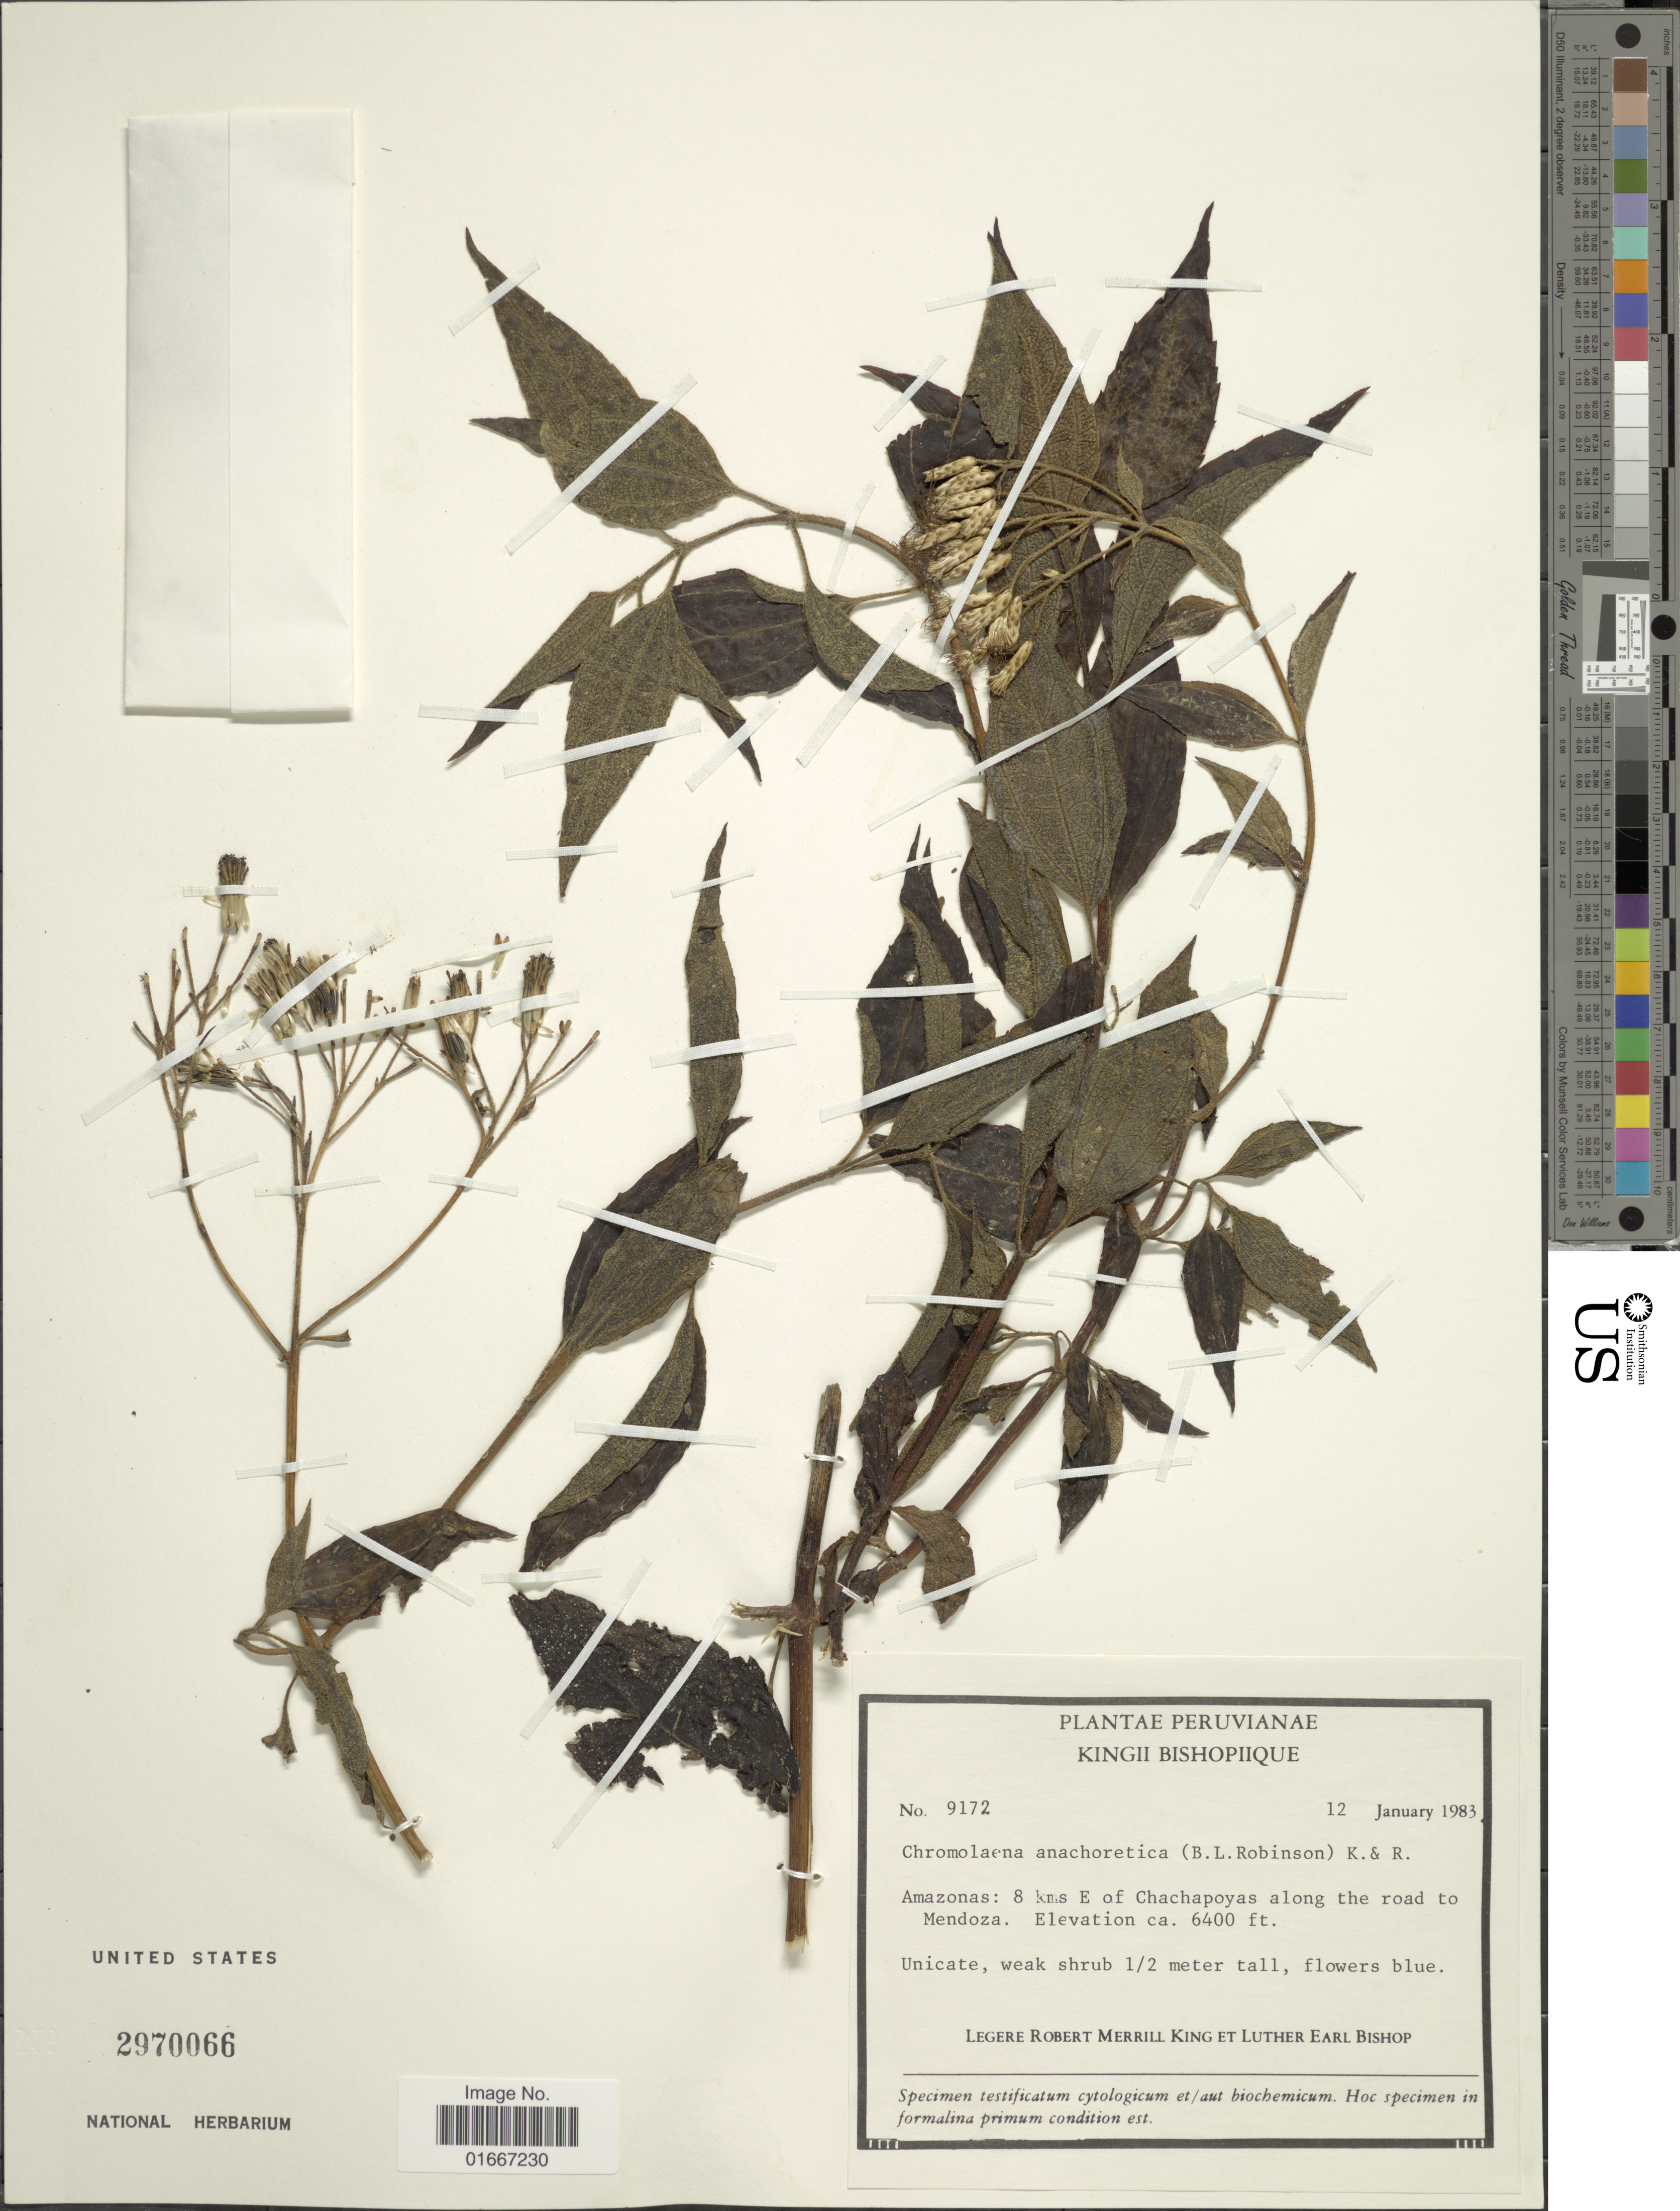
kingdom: Plantae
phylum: Tracheophyta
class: Magnoliopsida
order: Asterales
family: Asteraceae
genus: Chromolaena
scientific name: Chromolaena subscandens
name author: (Hieron.) R.M. King & H. Rob.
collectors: R. M. King & L. E. Bishop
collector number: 9172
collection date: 1983-01-12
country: Peru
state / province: Amazonas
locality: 8 kms E of Chachapoyas along the road to Mendoza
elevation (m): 1951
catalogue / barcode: US 2970066